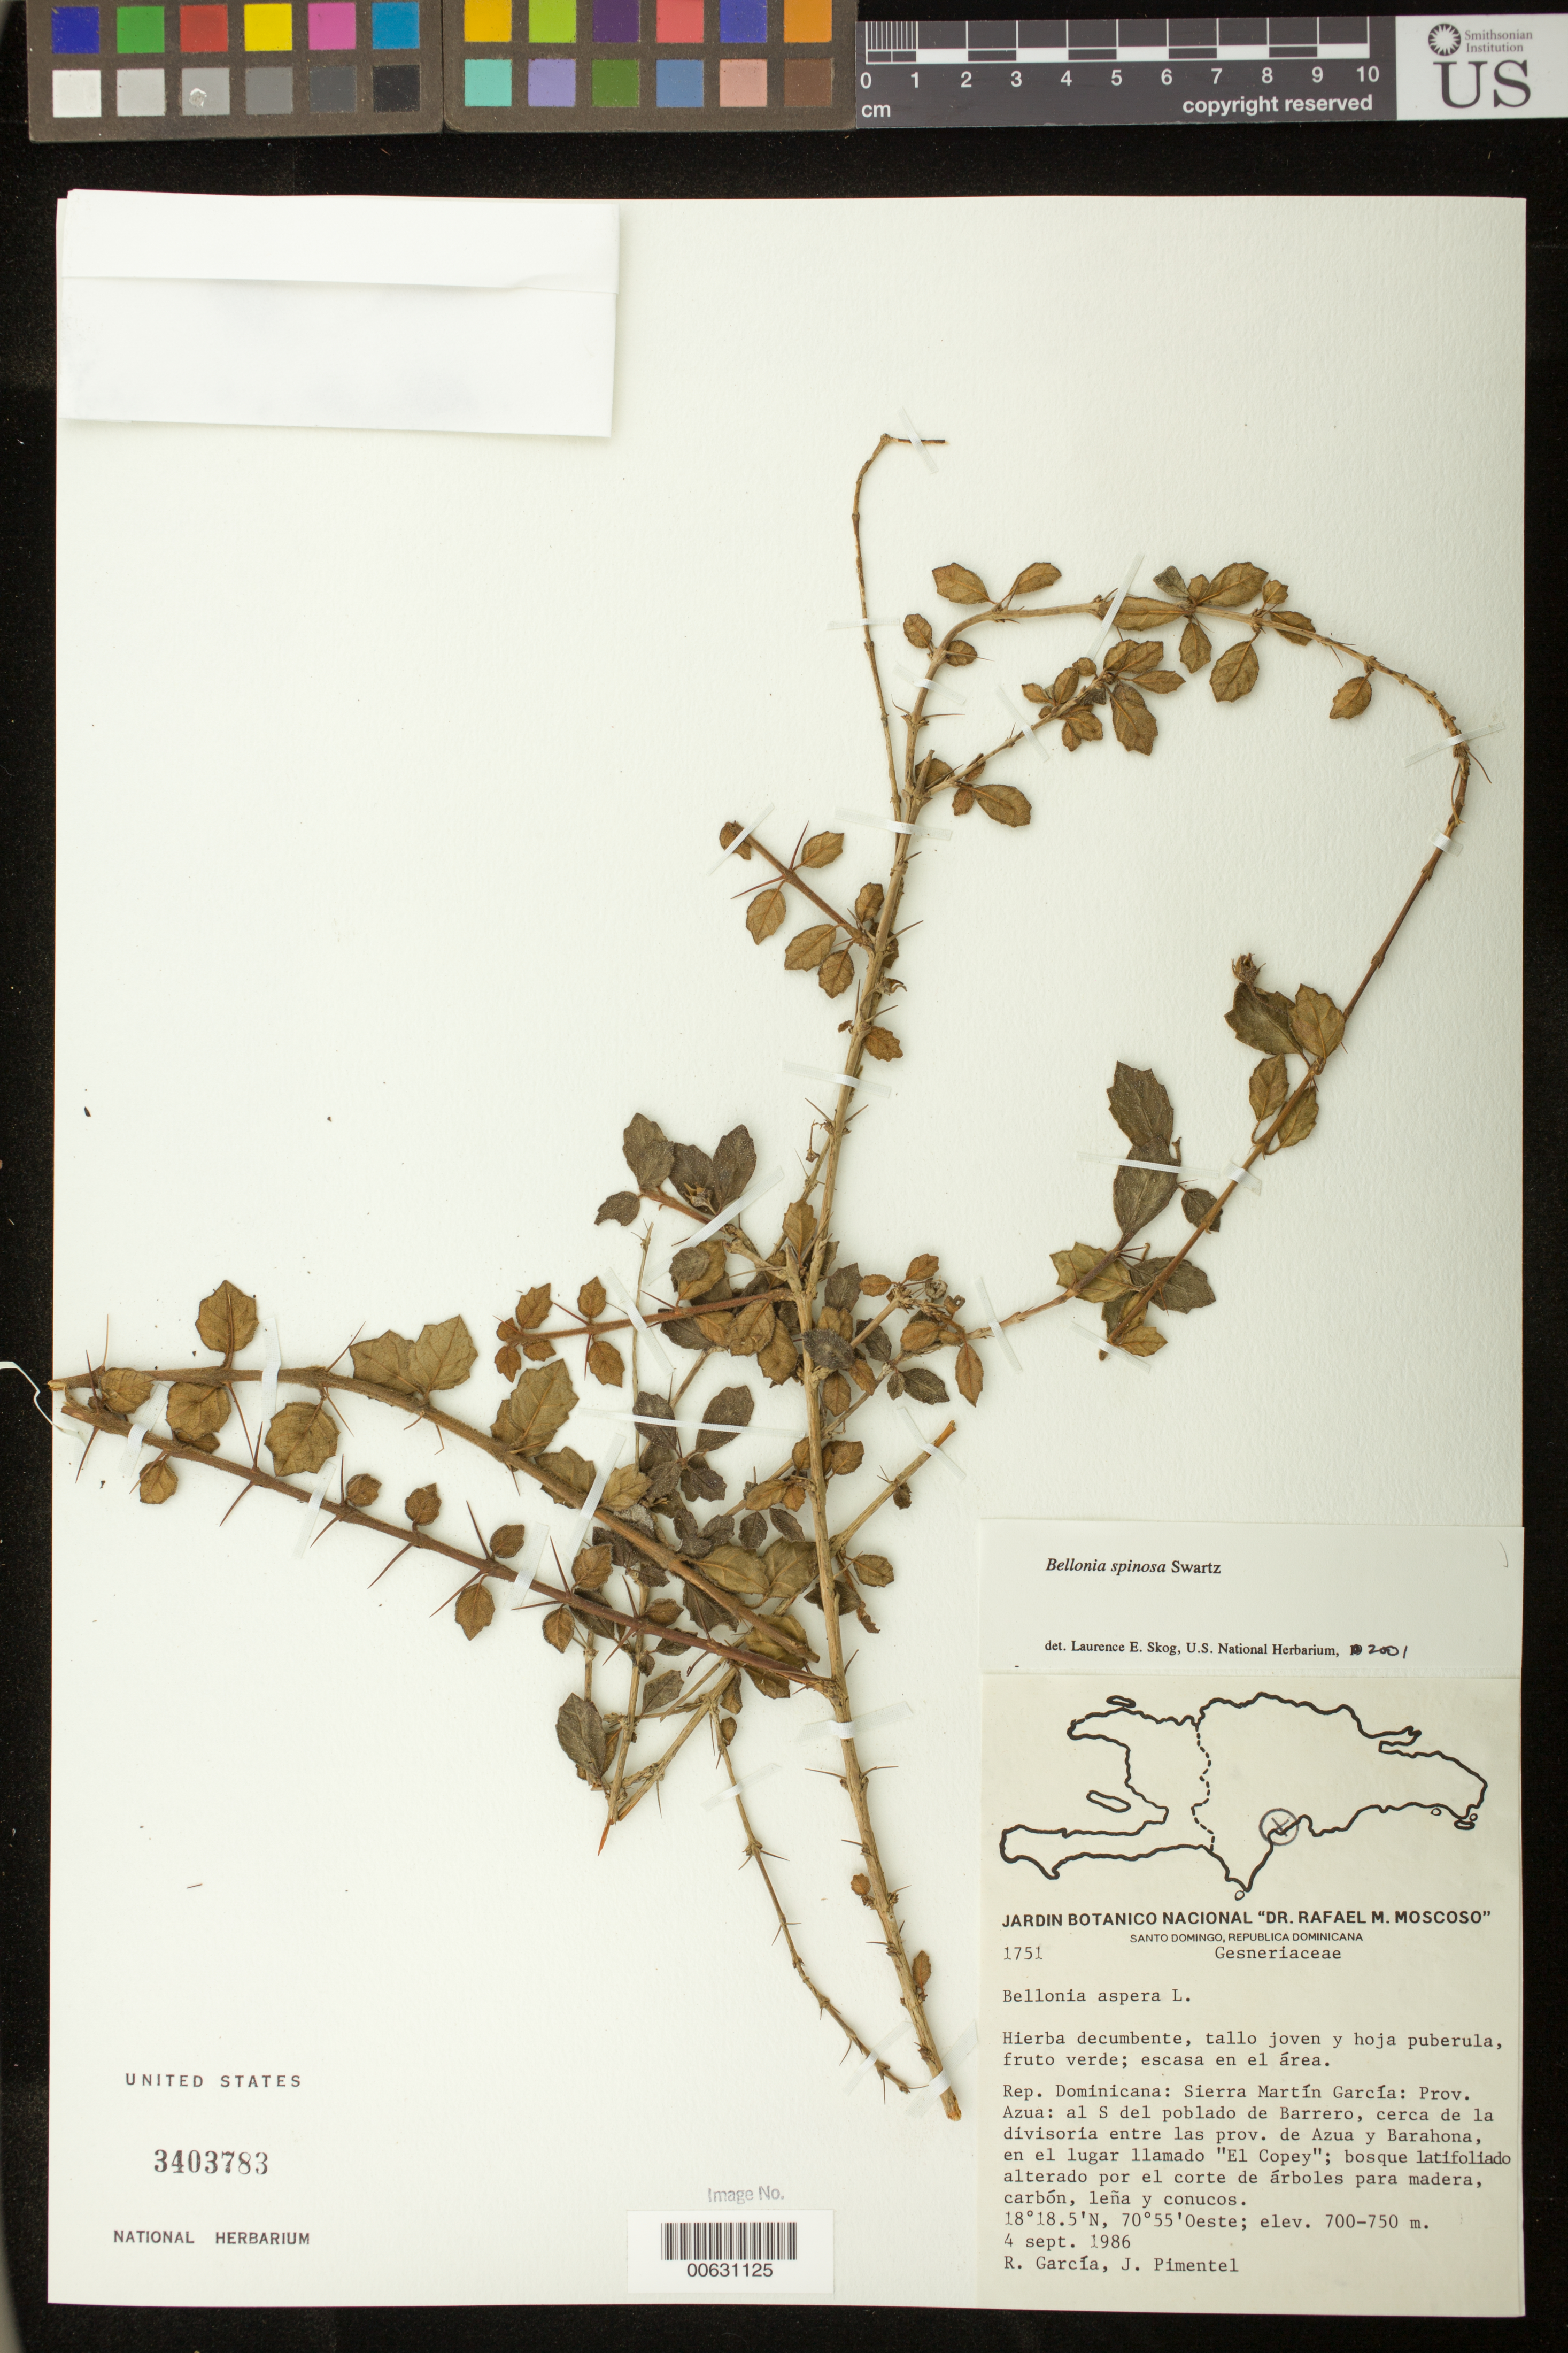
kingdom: Plantae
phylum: Tracheophyta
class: Magnoliopsida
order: Lamiales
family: Gesneriaceae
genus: Bellonia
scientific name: Bellonia spinosa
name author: Sw.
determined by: Skog, Laurence E.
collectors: R. García & J. Pimentel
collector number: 1751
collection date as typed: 04 Sep 1986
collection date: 1986-09-04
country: Dominican Republic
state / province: Azua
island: Hispaniola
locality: Sierra Martín García: al S del poblado de Barrero, cerca de la divisoria entre las prov. de Azua y Barahona, en el lugar llamado "El Copey"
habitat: Bosque latifoliado alterado por el corte de árboles para madera, carbón, leña y conucos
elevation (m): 700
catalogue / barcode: US 3403783